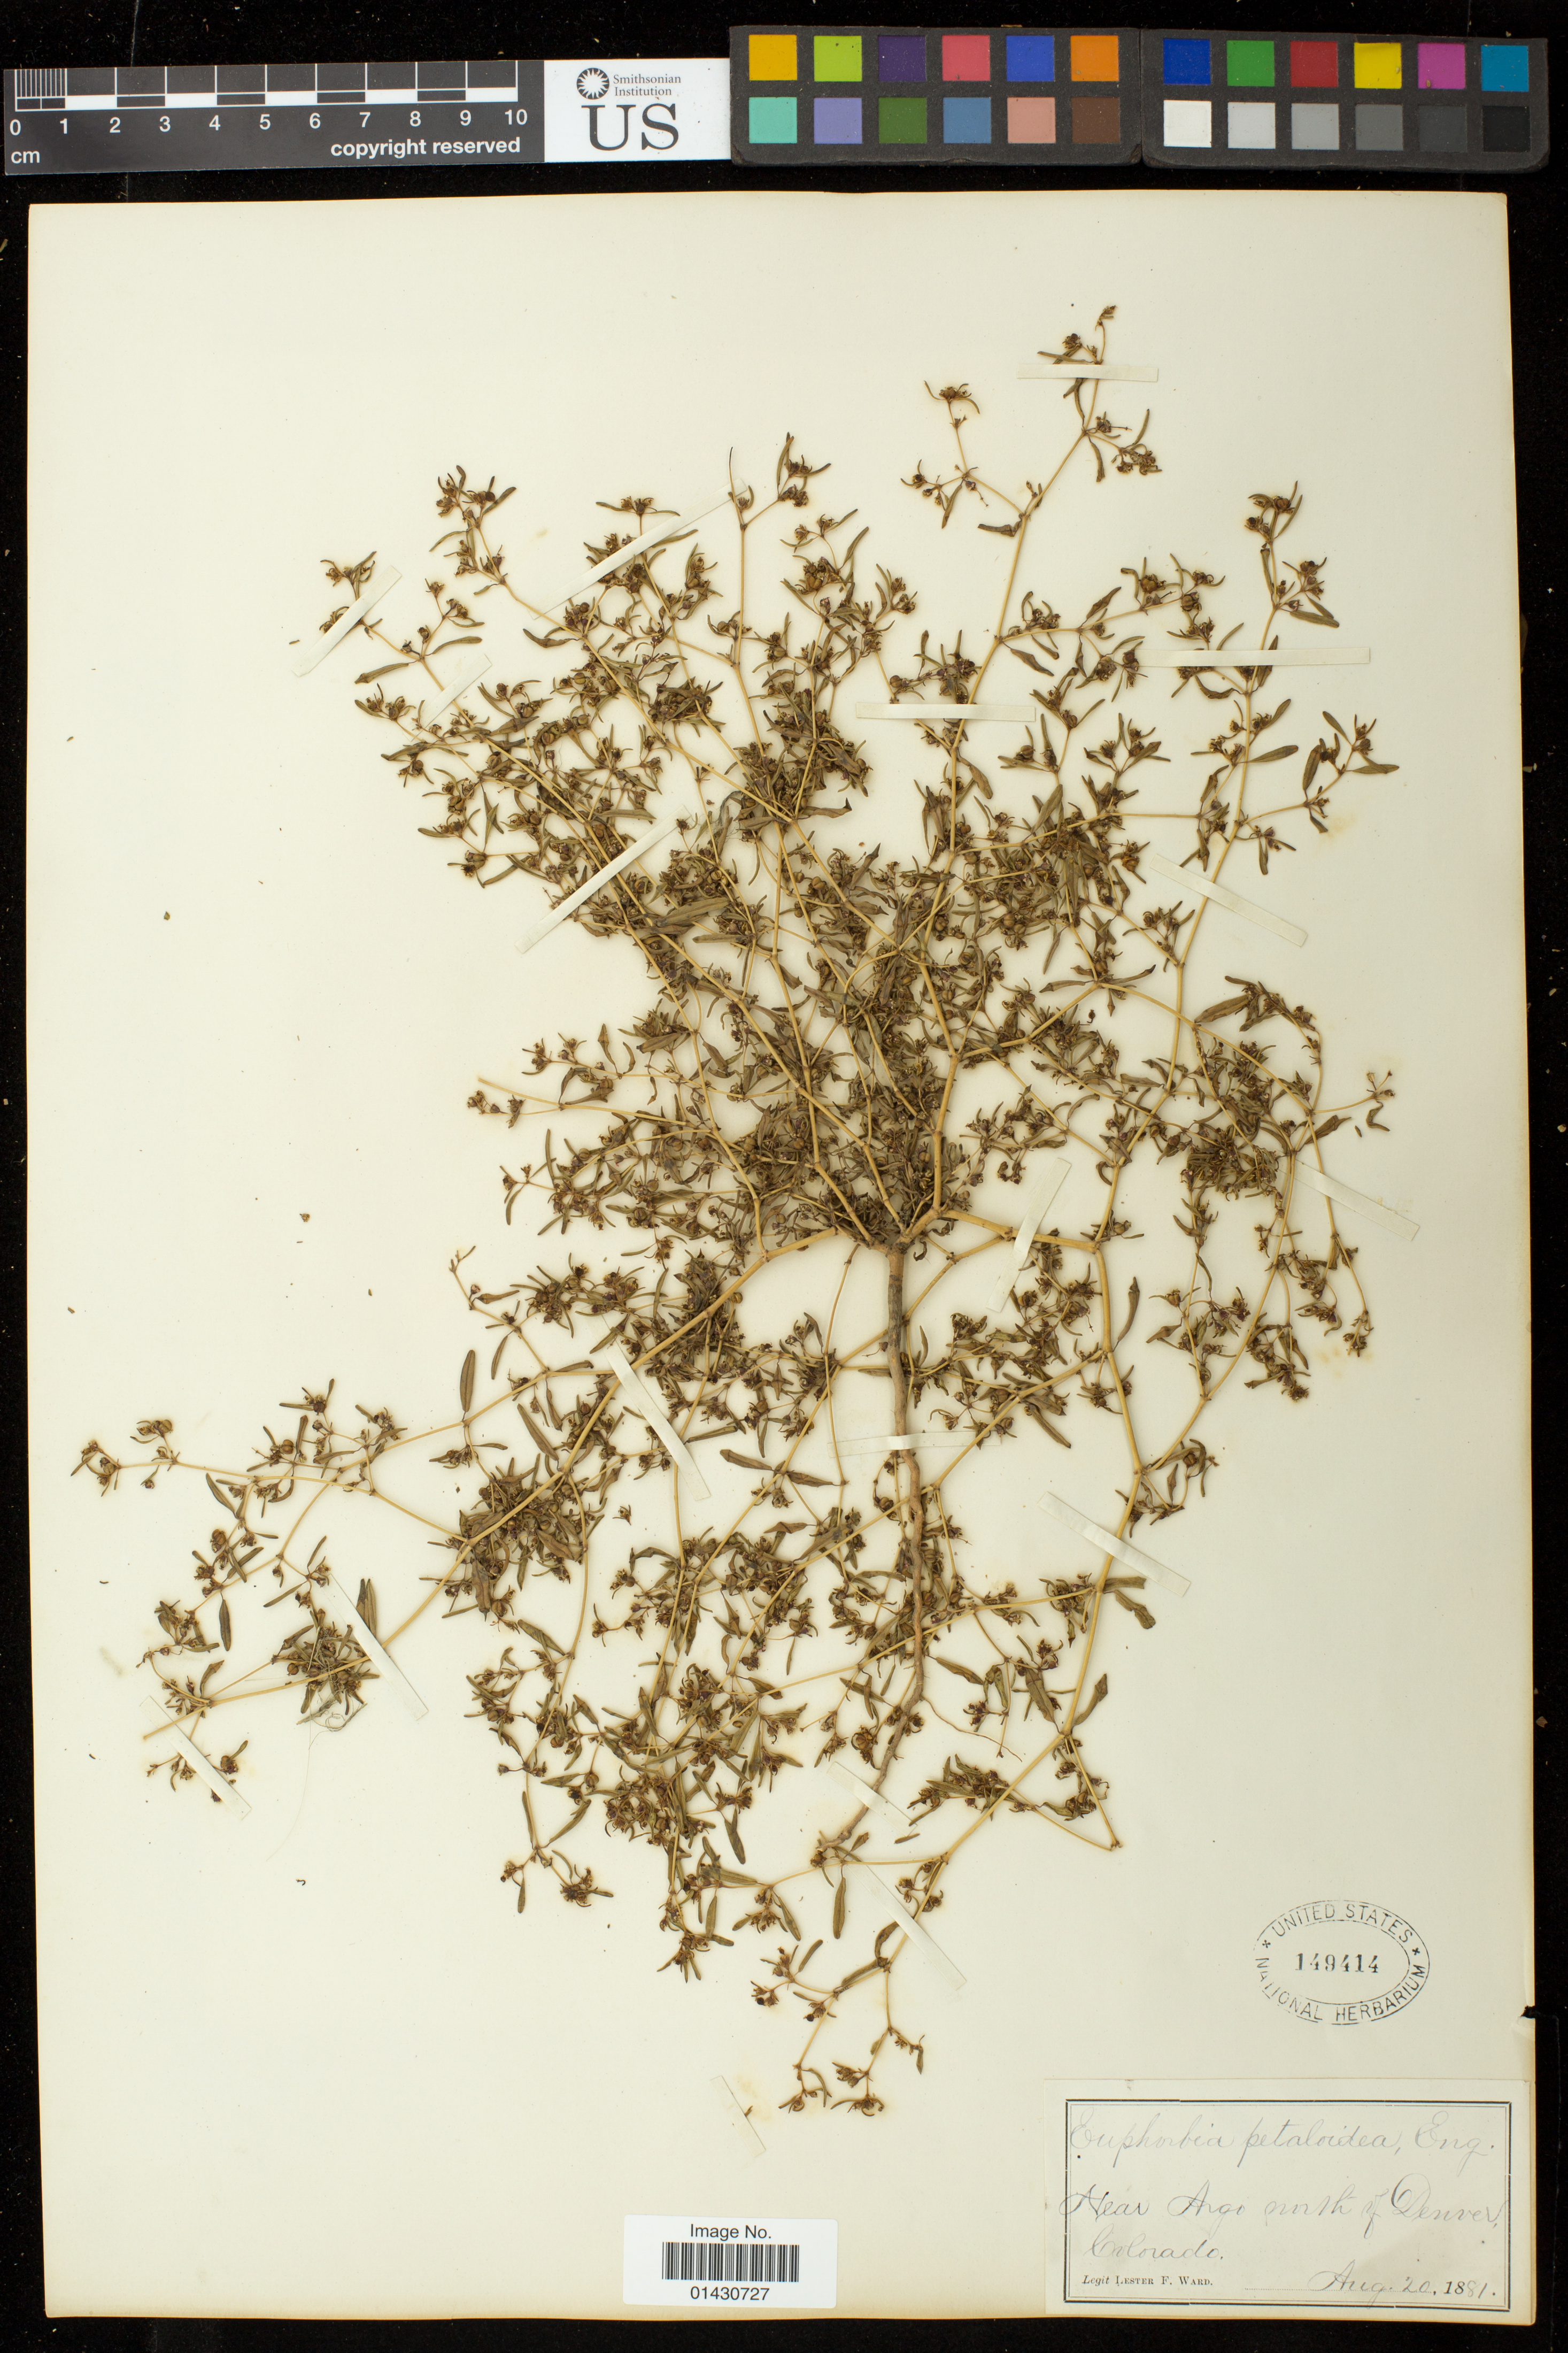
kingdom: Plantae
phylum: Tracheophyta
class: Magnoliopsida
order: Malpighiales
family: Euphorbiaceae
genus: Euphorbia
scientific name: Euphorbia missurica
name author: Raf.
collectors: L. F. Ward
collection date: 1881-08-20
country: United States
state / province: Colorado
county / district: Denver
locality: Near Argo north of Denver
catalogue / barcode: US 149414